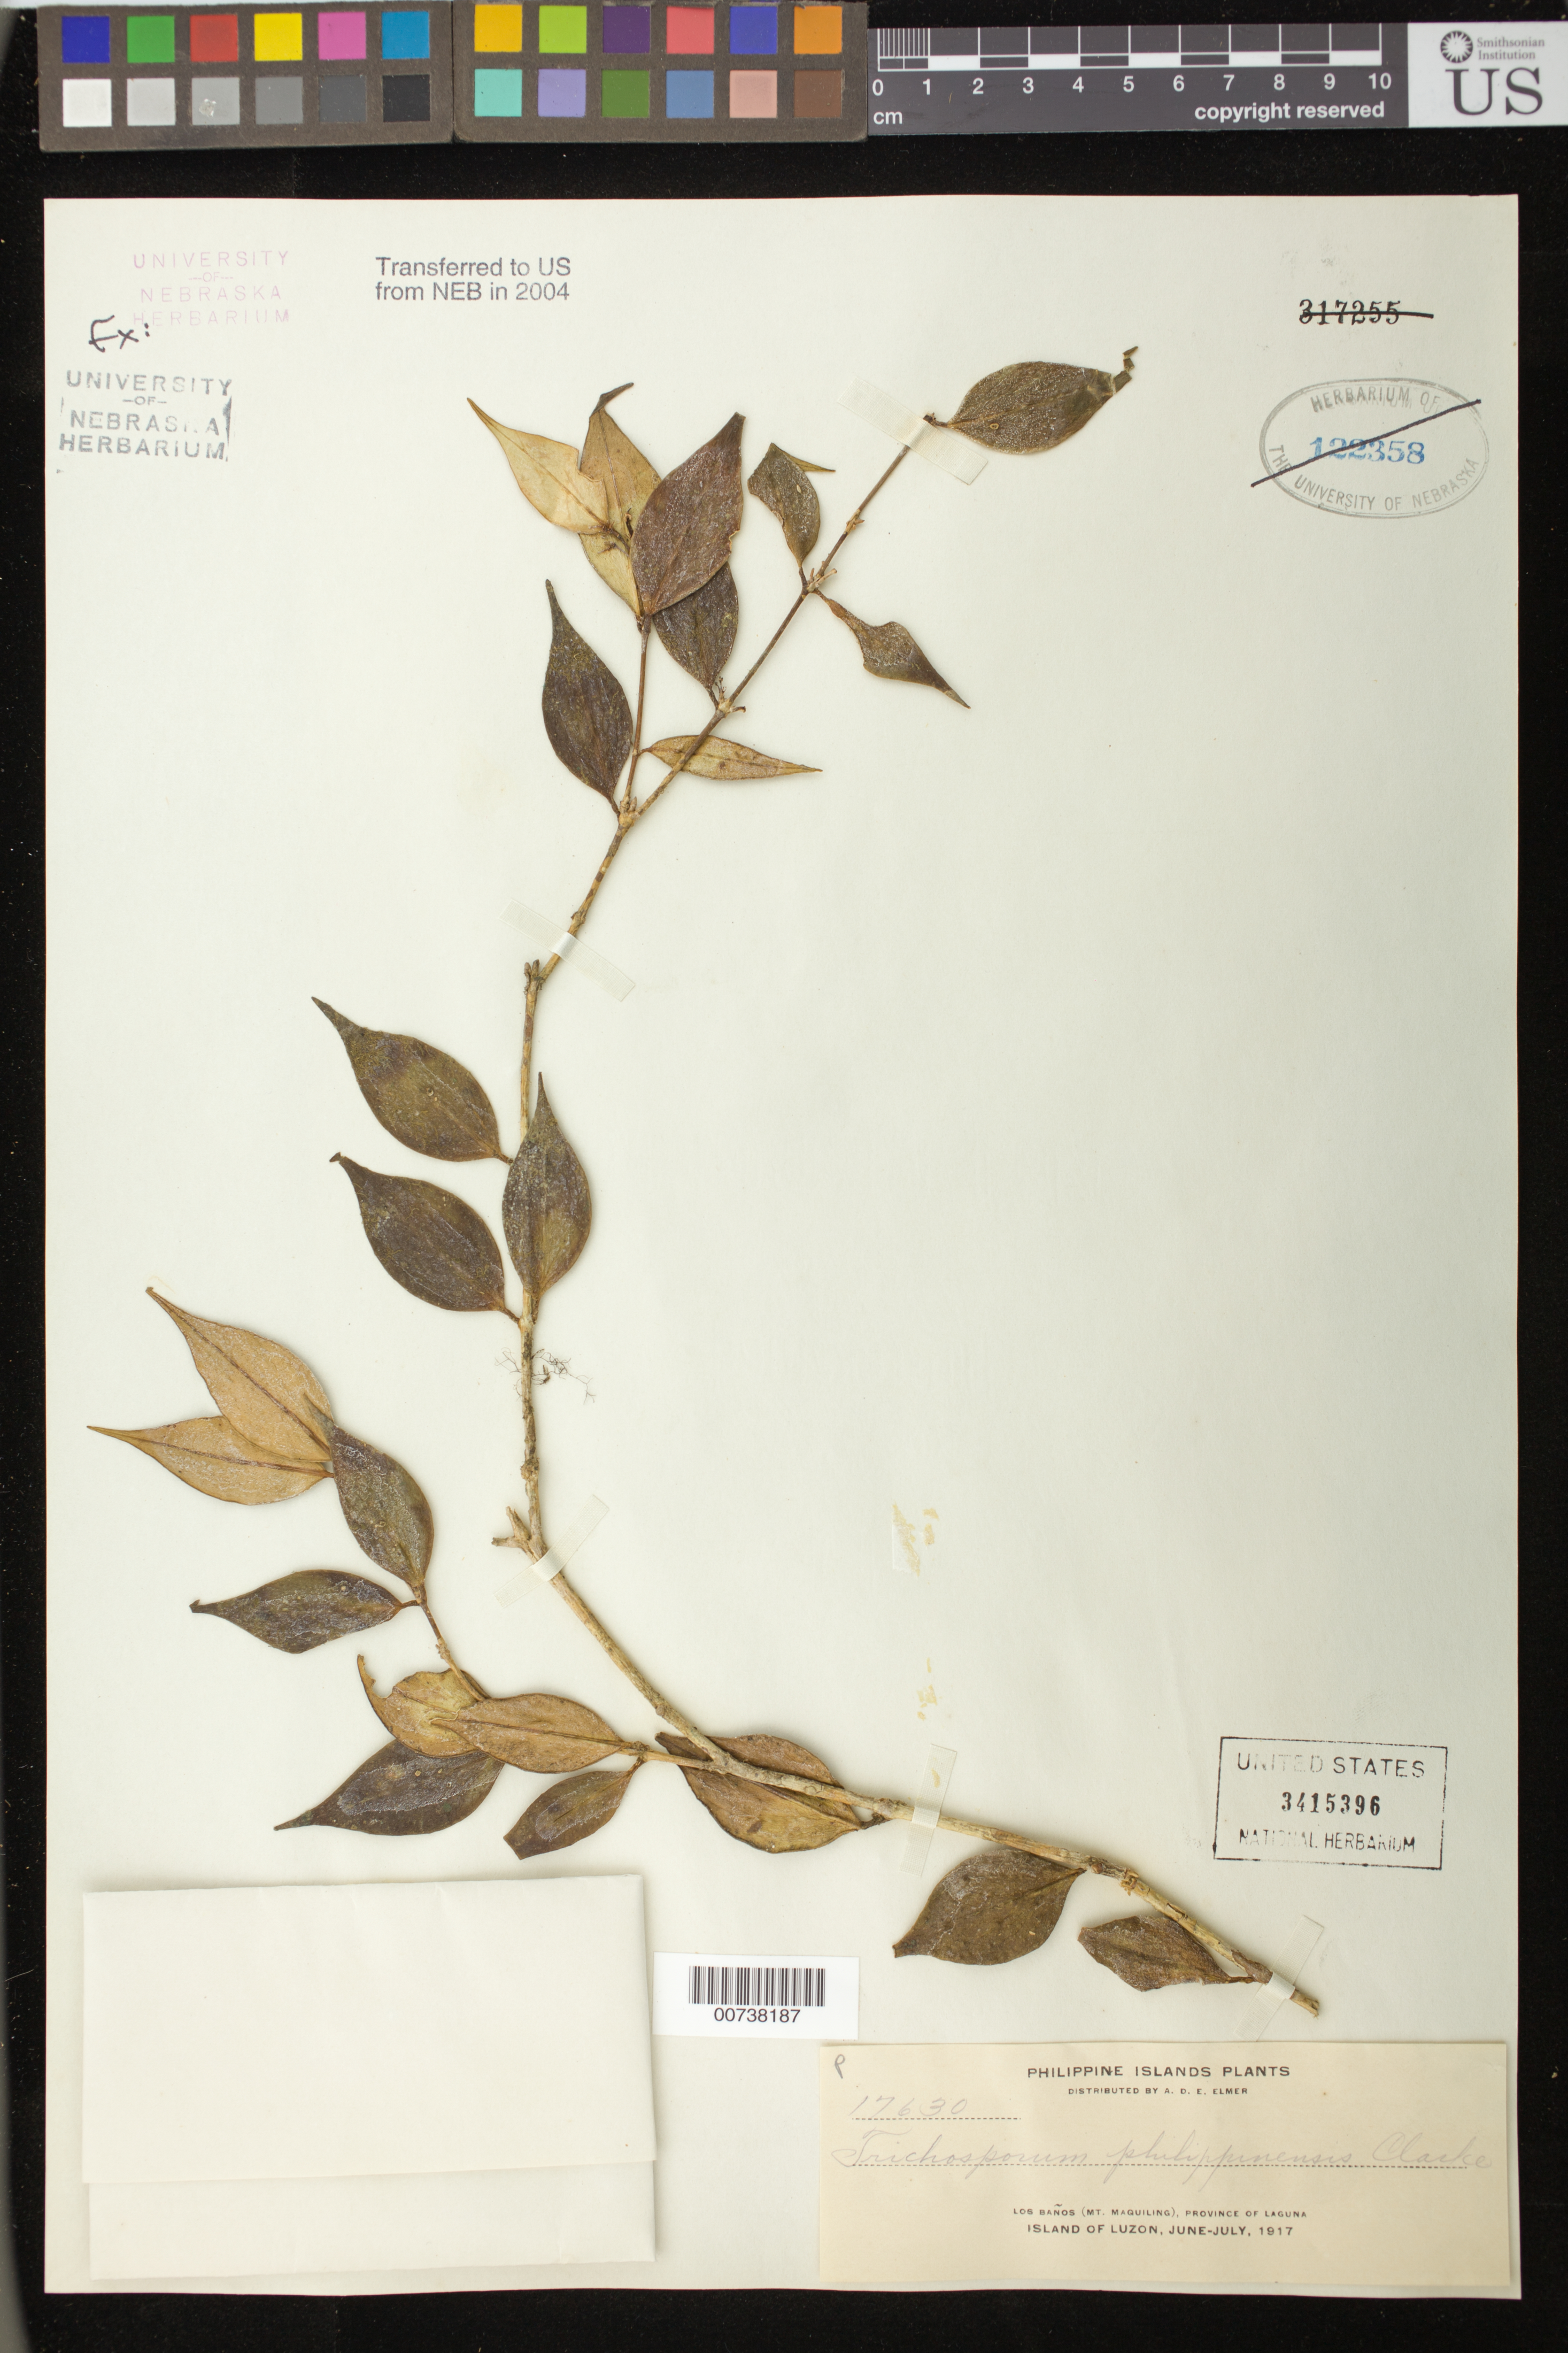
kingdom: Plantae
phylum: Tracheophyta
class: Magnoliopsida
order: Lamiales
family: Gesneriaceae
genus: Aeschynanthus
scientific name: Aeschynanthus philippinensis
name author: C.B. Clarke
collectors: A. D. E. Elmer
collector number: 17630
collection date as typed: Jun-Jul 1917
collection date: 1917-06/1917-07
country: Philippines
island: Luzon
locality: Los Baños (Mt. Maquiling), Province of Laguna, Island of Luzon.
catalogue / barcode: US 3415396